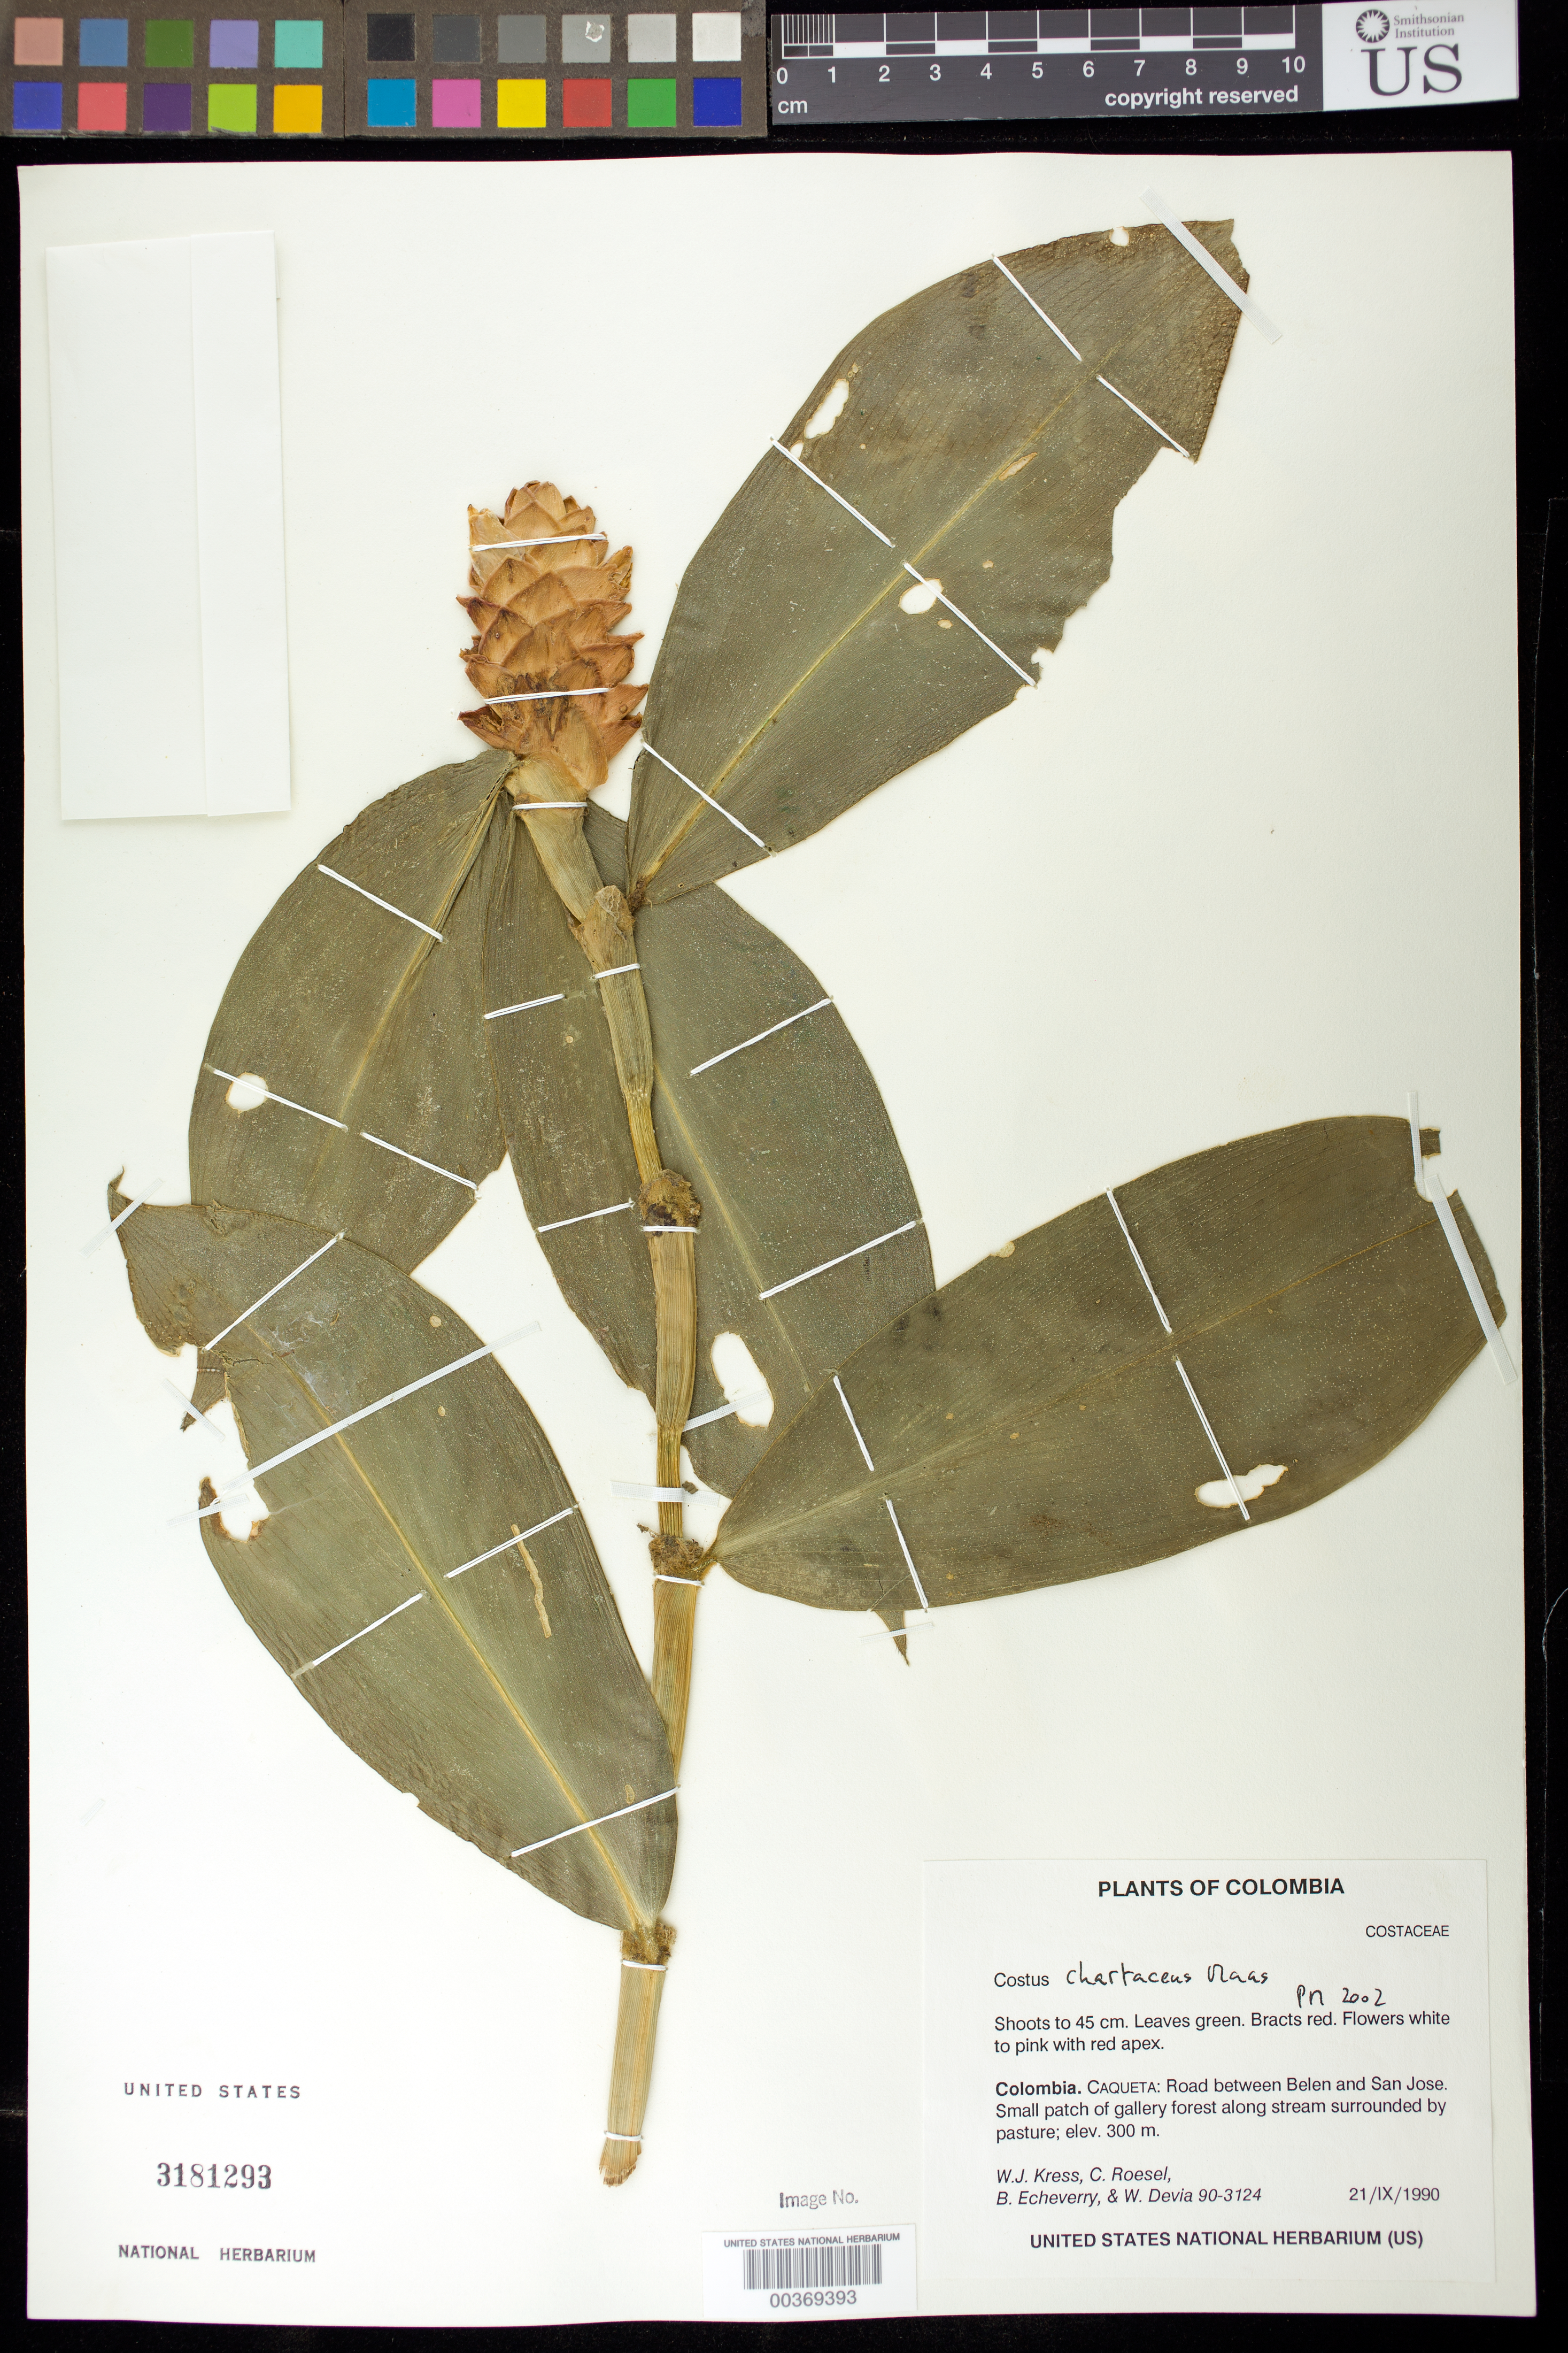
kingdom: Plantae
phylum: Tracheophyta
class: Liliopsida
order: Zingiberales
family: Costaceae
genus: Costus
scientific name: Costus chartaceus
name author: Maas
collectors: W. J. Kress, C. S. Roesel, B. Echeverry & W. Devia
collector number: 90-3124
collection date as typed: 21 Sep 1990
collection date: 1990-09-21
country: Colombia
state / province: Caquetá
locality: Road between Belem and San Jose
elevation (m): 300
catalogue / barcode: US 3181293